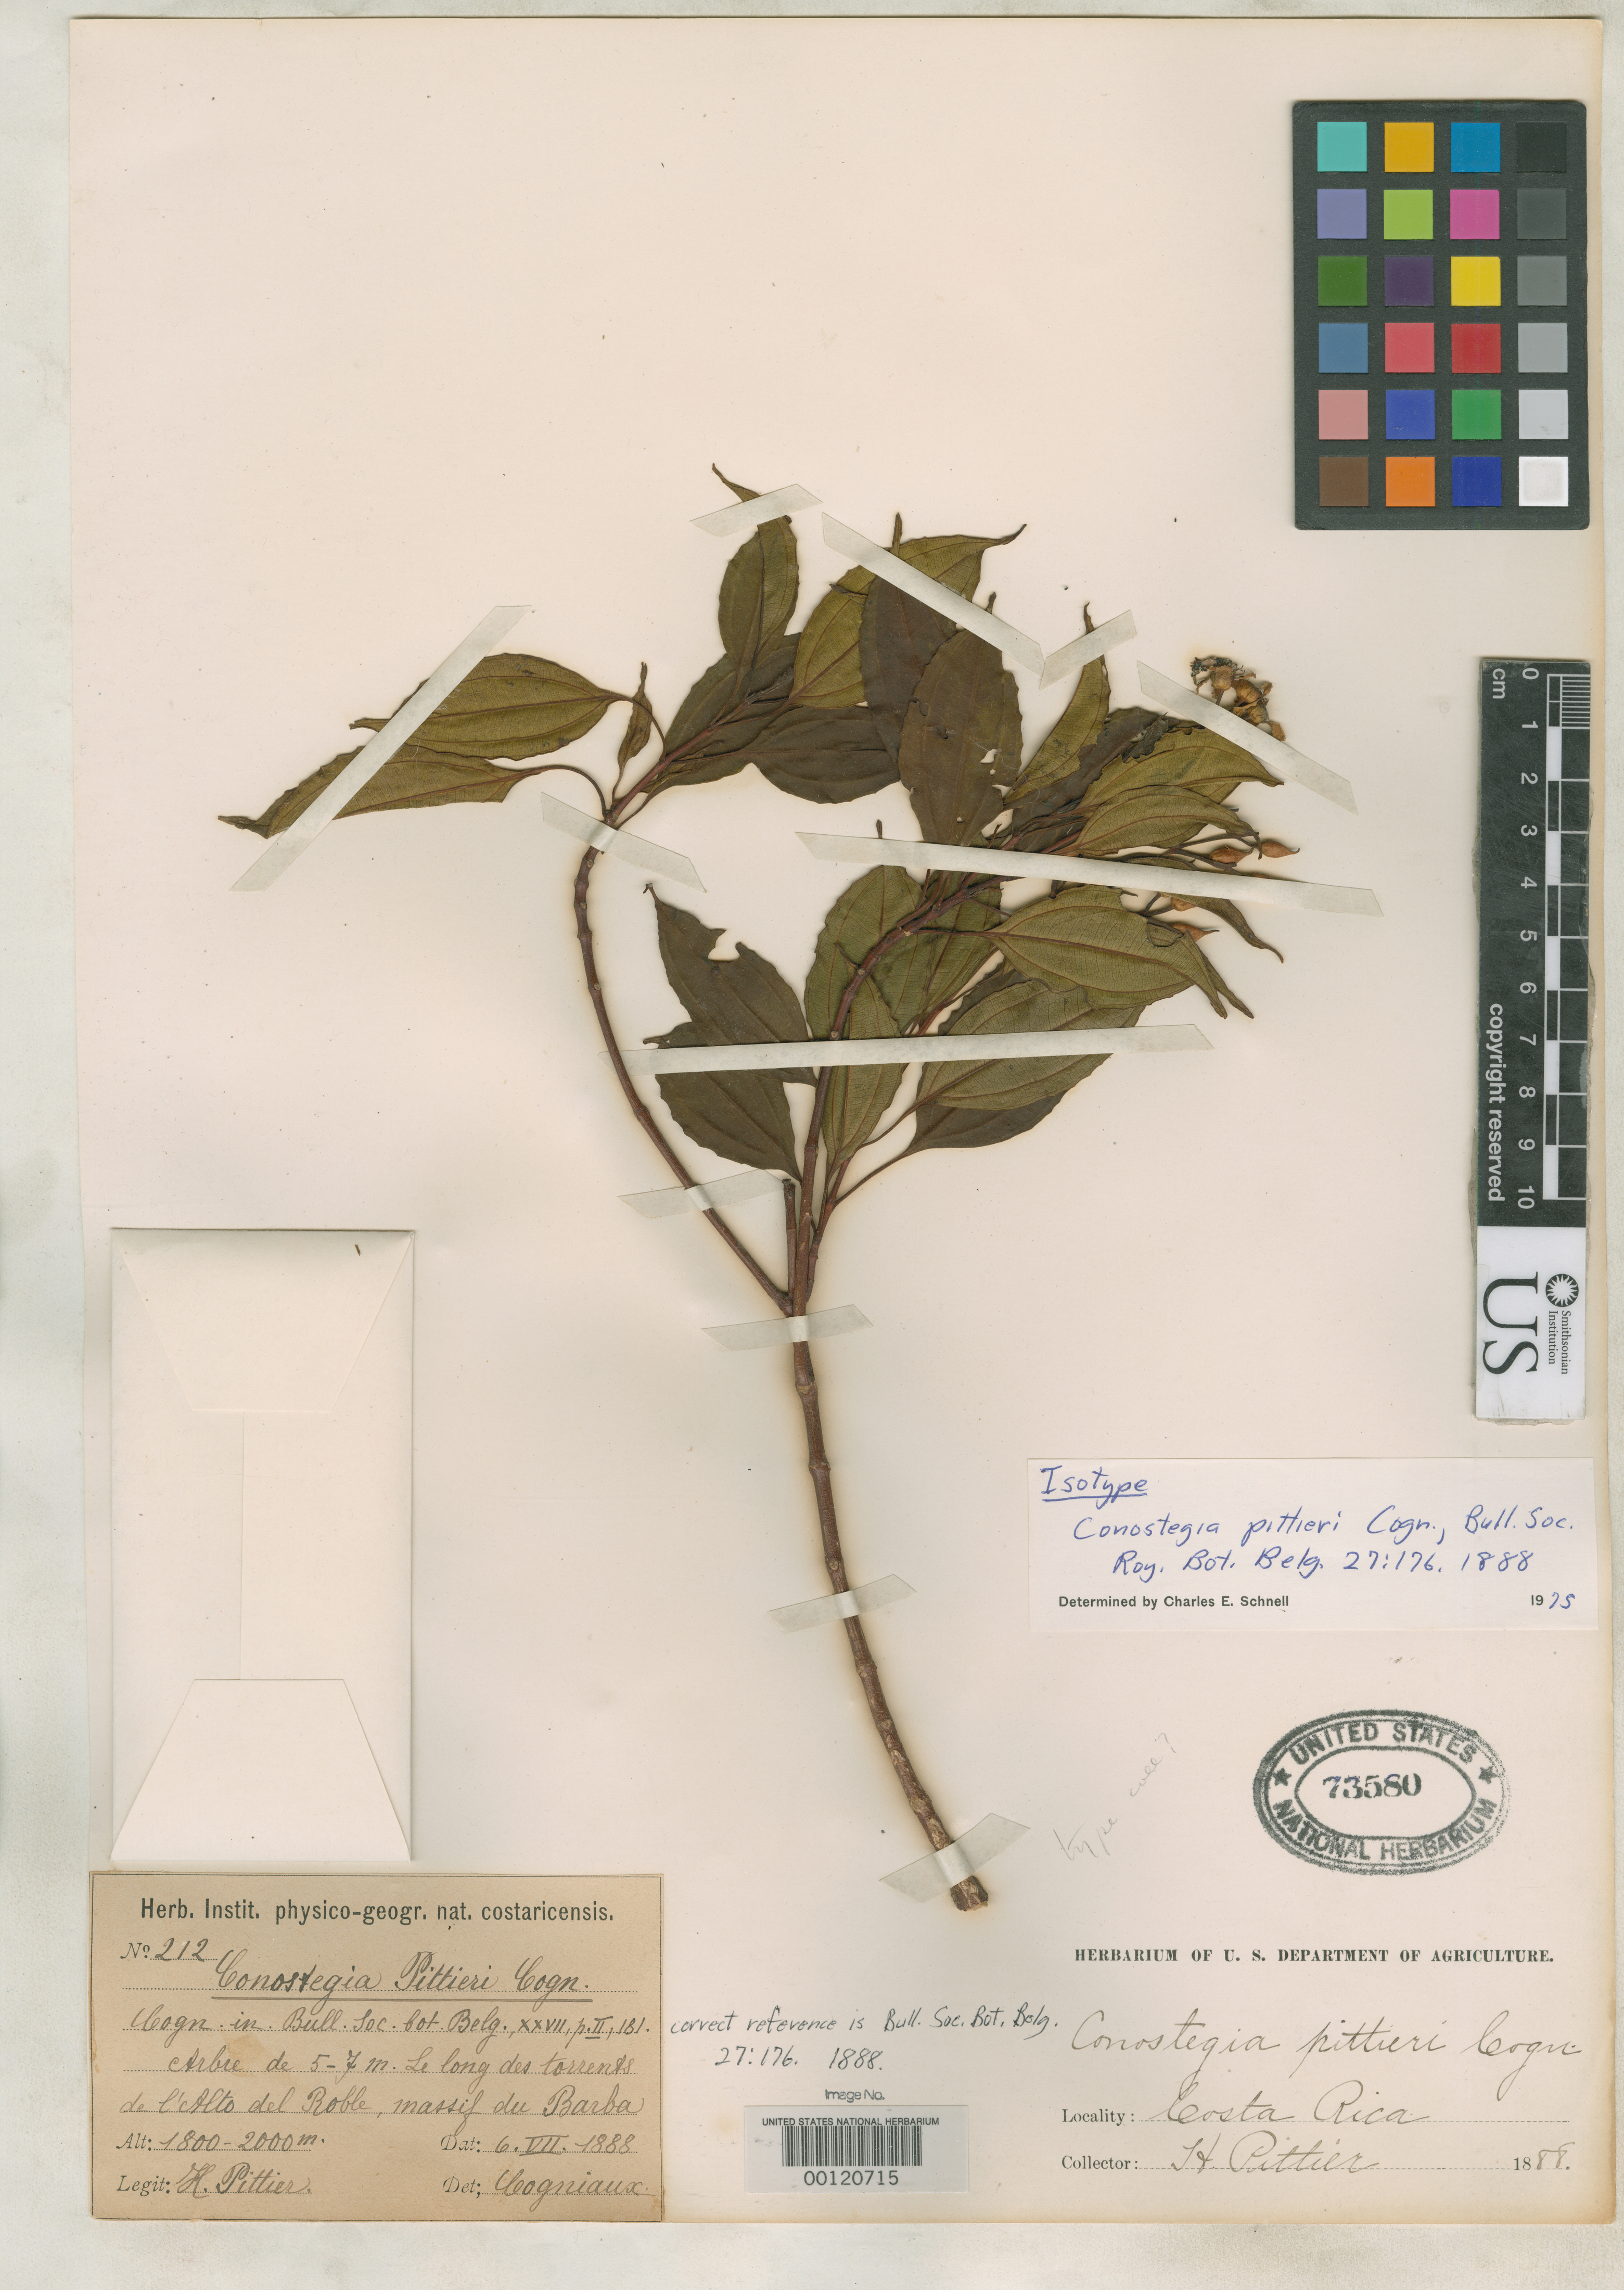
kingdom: Plantae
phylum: Tracheophyta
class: Magnoliopsida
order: Myrtales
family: Melastomataceae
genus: Conostegia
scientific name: Conostegia pittieri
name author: Cogn.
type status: Isotype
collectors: H. F. Pittier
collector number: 212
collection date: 1888-07-06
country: Costa Rica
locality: Alto del Roble, Massif du Barba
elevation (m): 1800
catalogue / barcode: US 73580